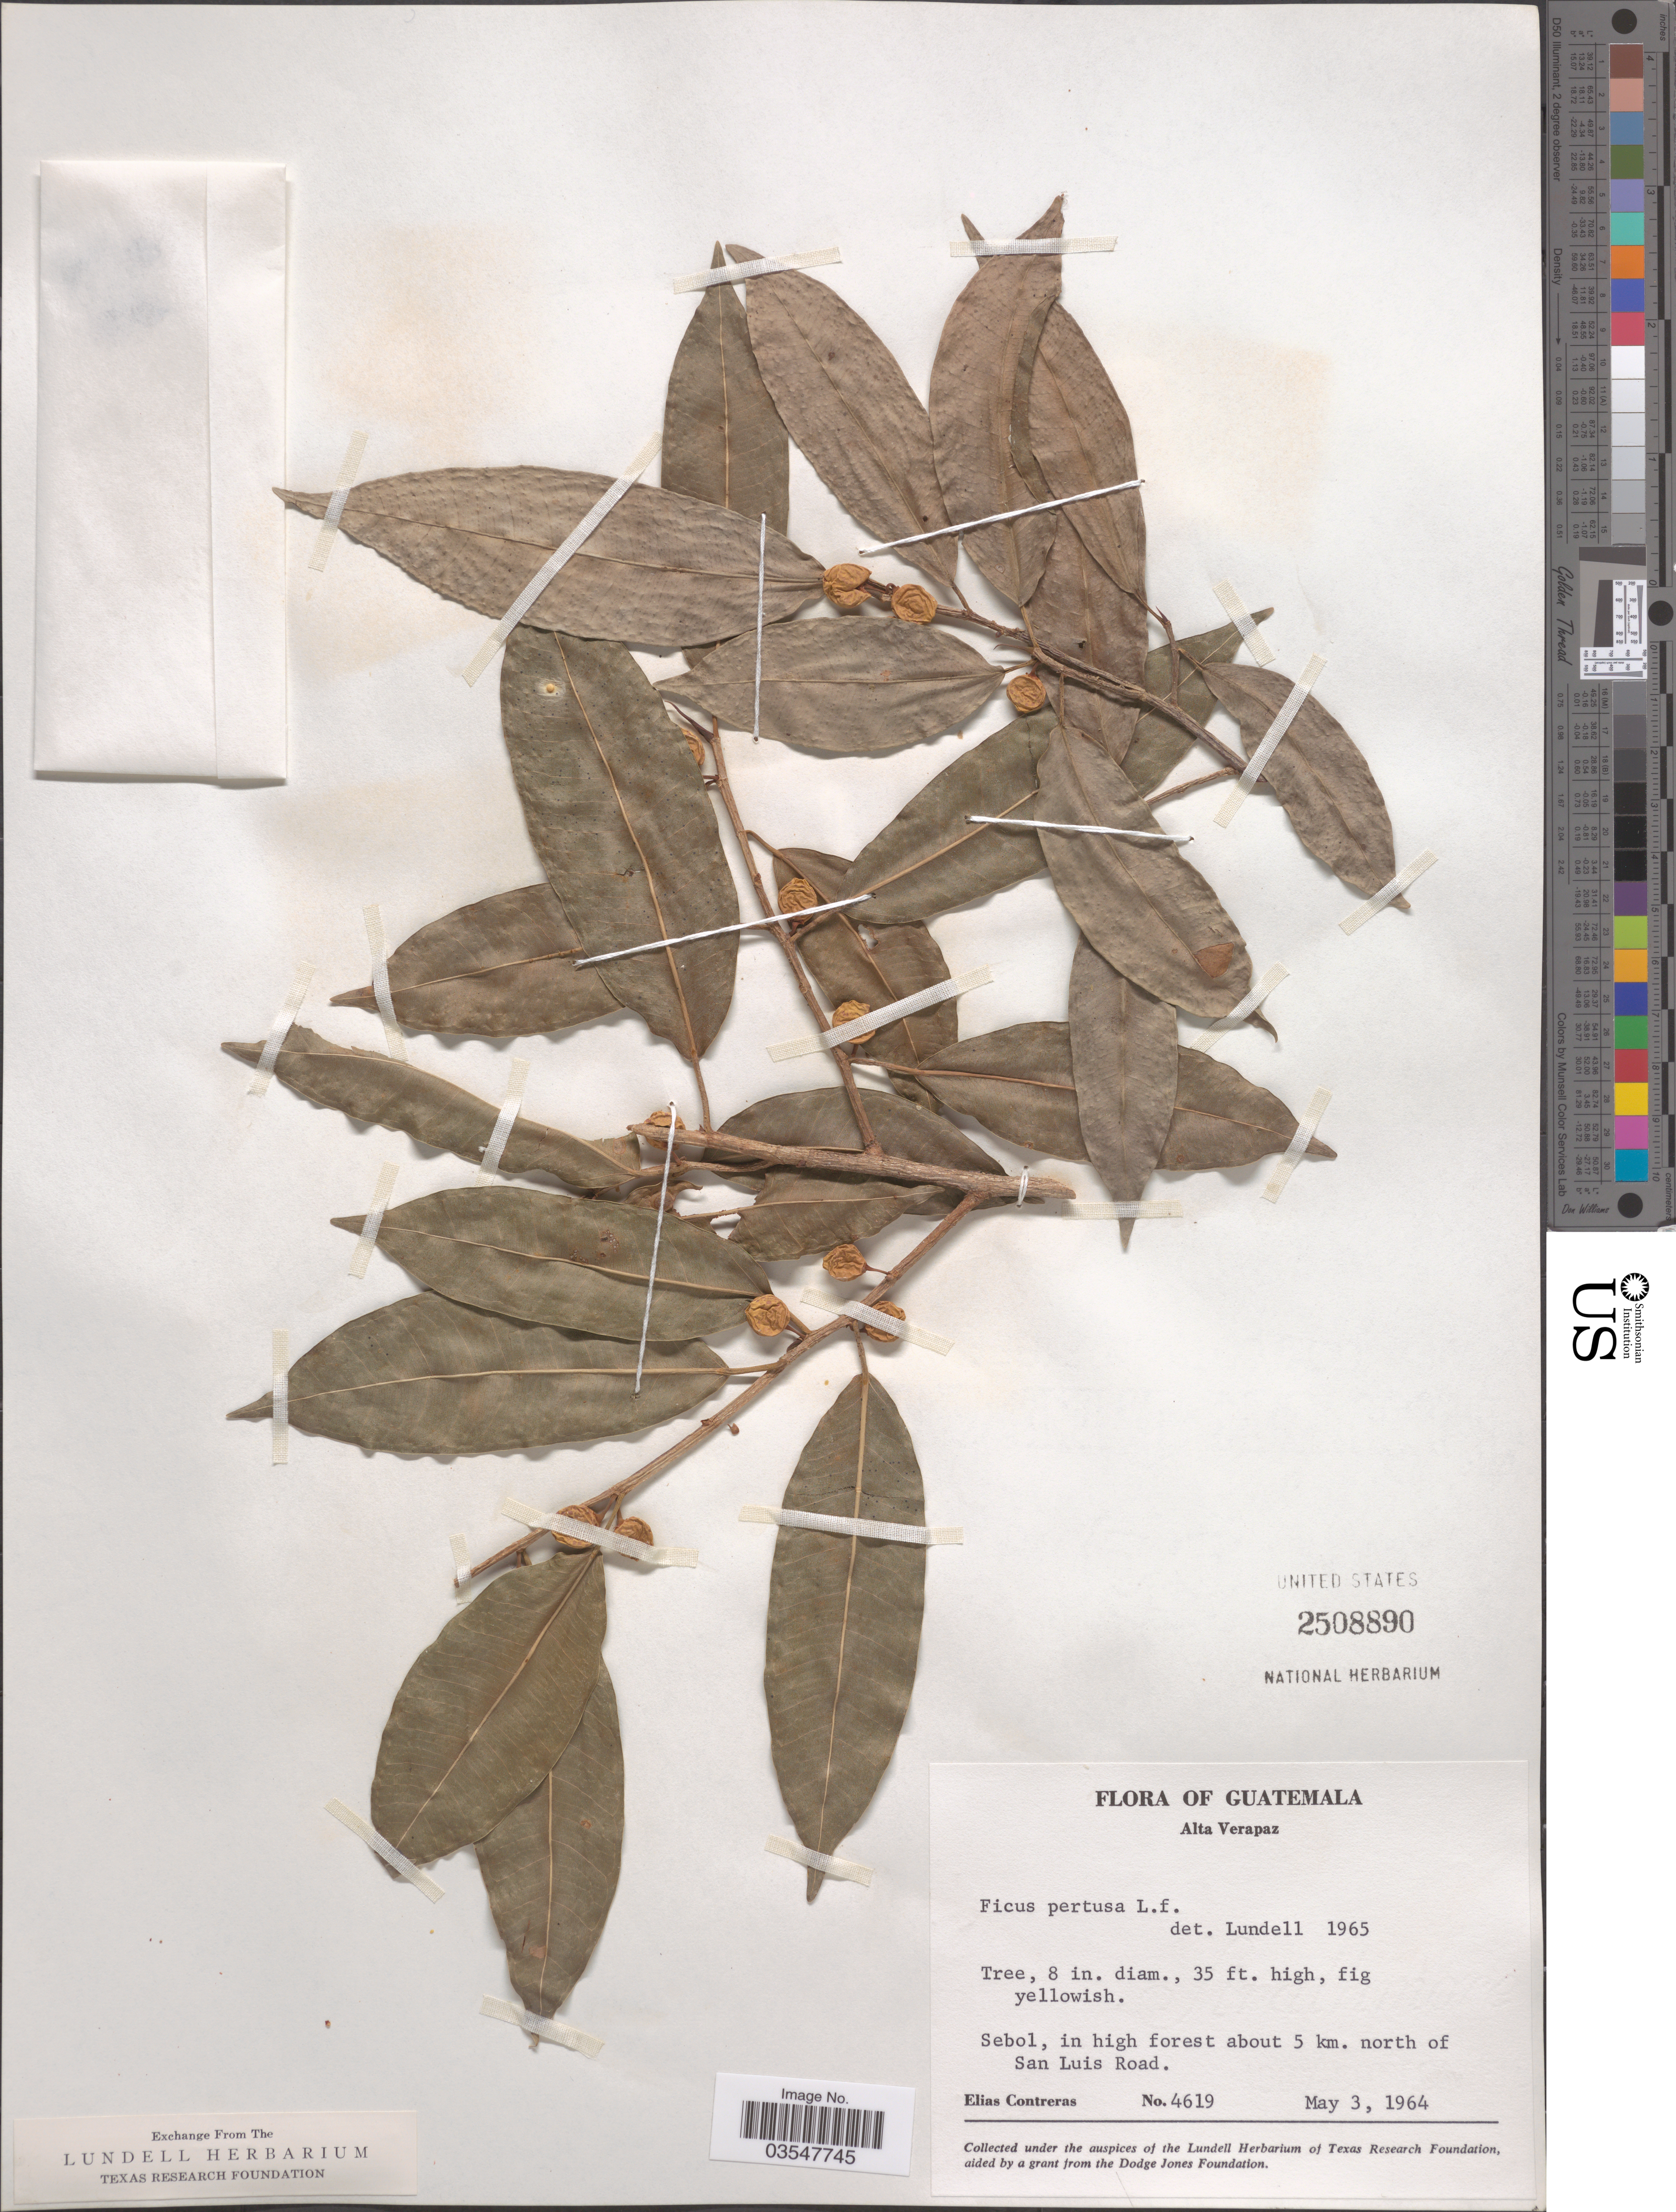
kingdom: Plantae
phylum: Tracheophyta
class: Magnoliopsida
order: Rosales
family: Moraceae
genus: Ficus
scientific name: Ficus pertusa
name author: L. f.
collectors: E. Contreras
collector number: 4619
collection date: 1964-05-03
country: Guatemala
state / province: Alta Verapaz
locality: Sebol, in high forest about 5 km. north of San Luis Road.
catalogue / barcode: US 2508890